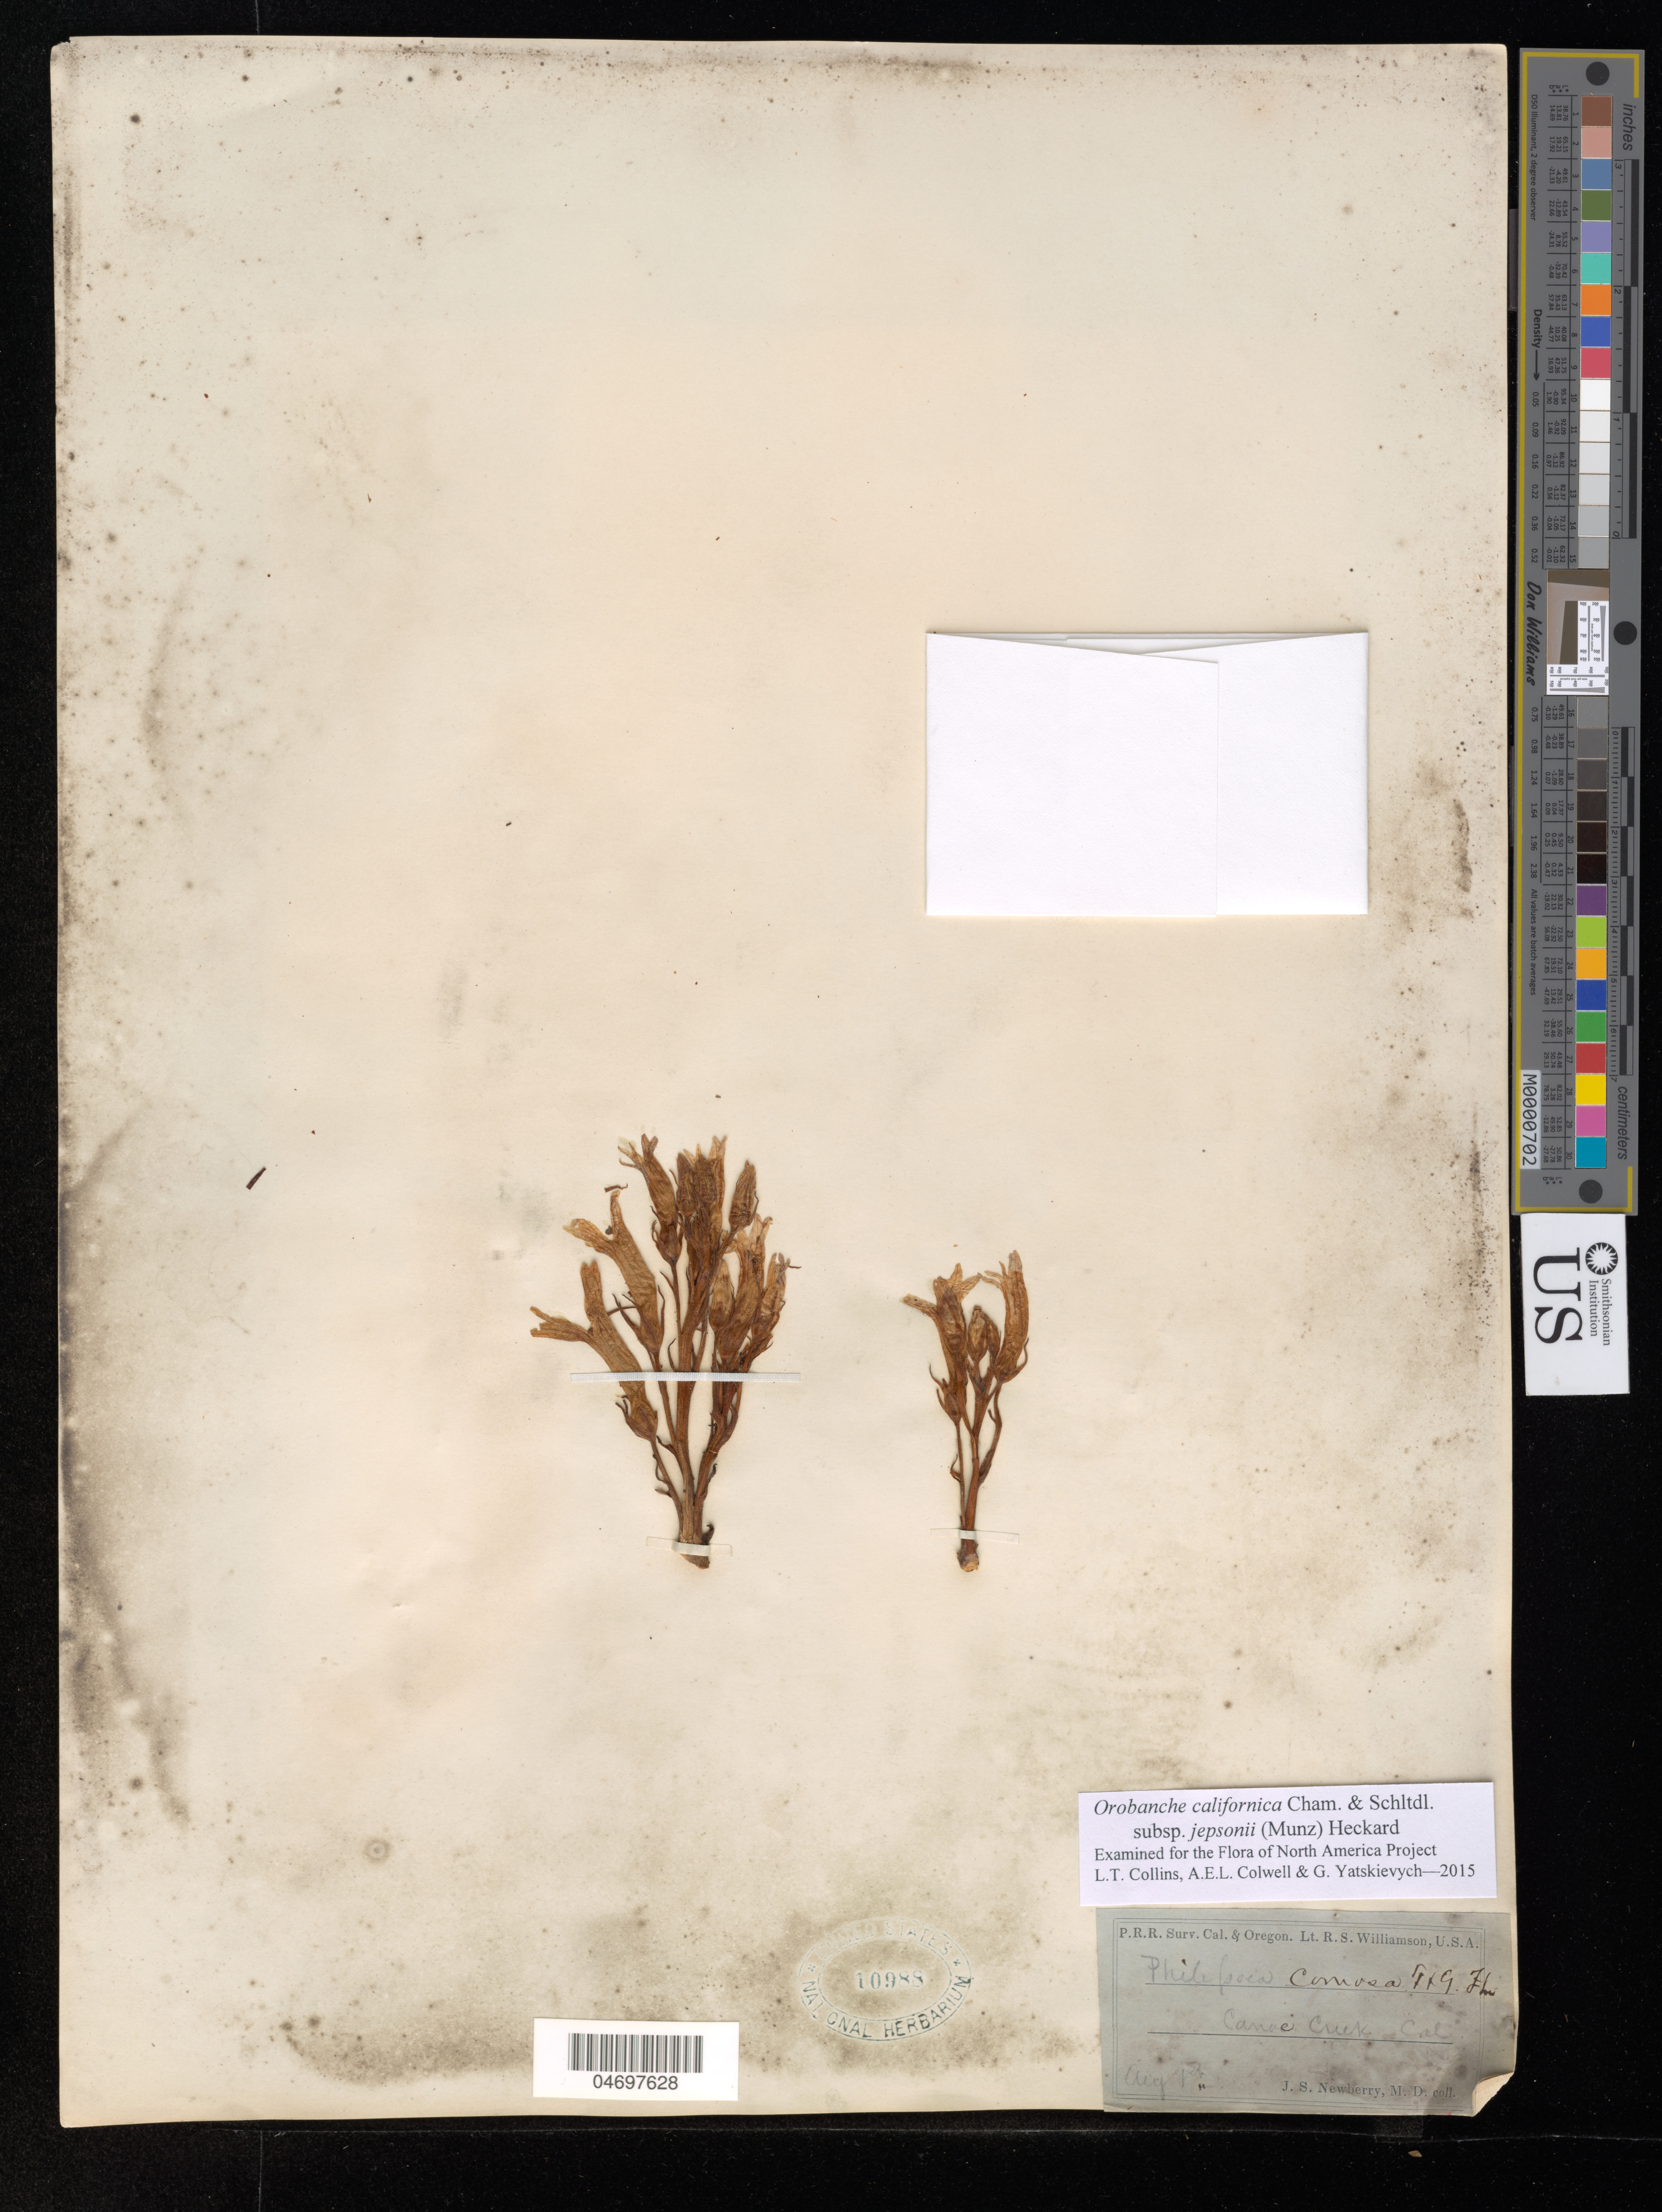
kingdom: Plantae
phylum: Tracheophyta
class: Magnoliopsida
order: Lamiales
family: Orobanchaceae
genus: Orobanche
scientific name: Orobanche californica subsp. jepsonii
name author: (Munz) Heckard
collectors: J. S. Newberry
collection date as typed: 1 Aug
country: United States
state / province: California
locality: Canoe Creek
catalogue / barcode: US 10988